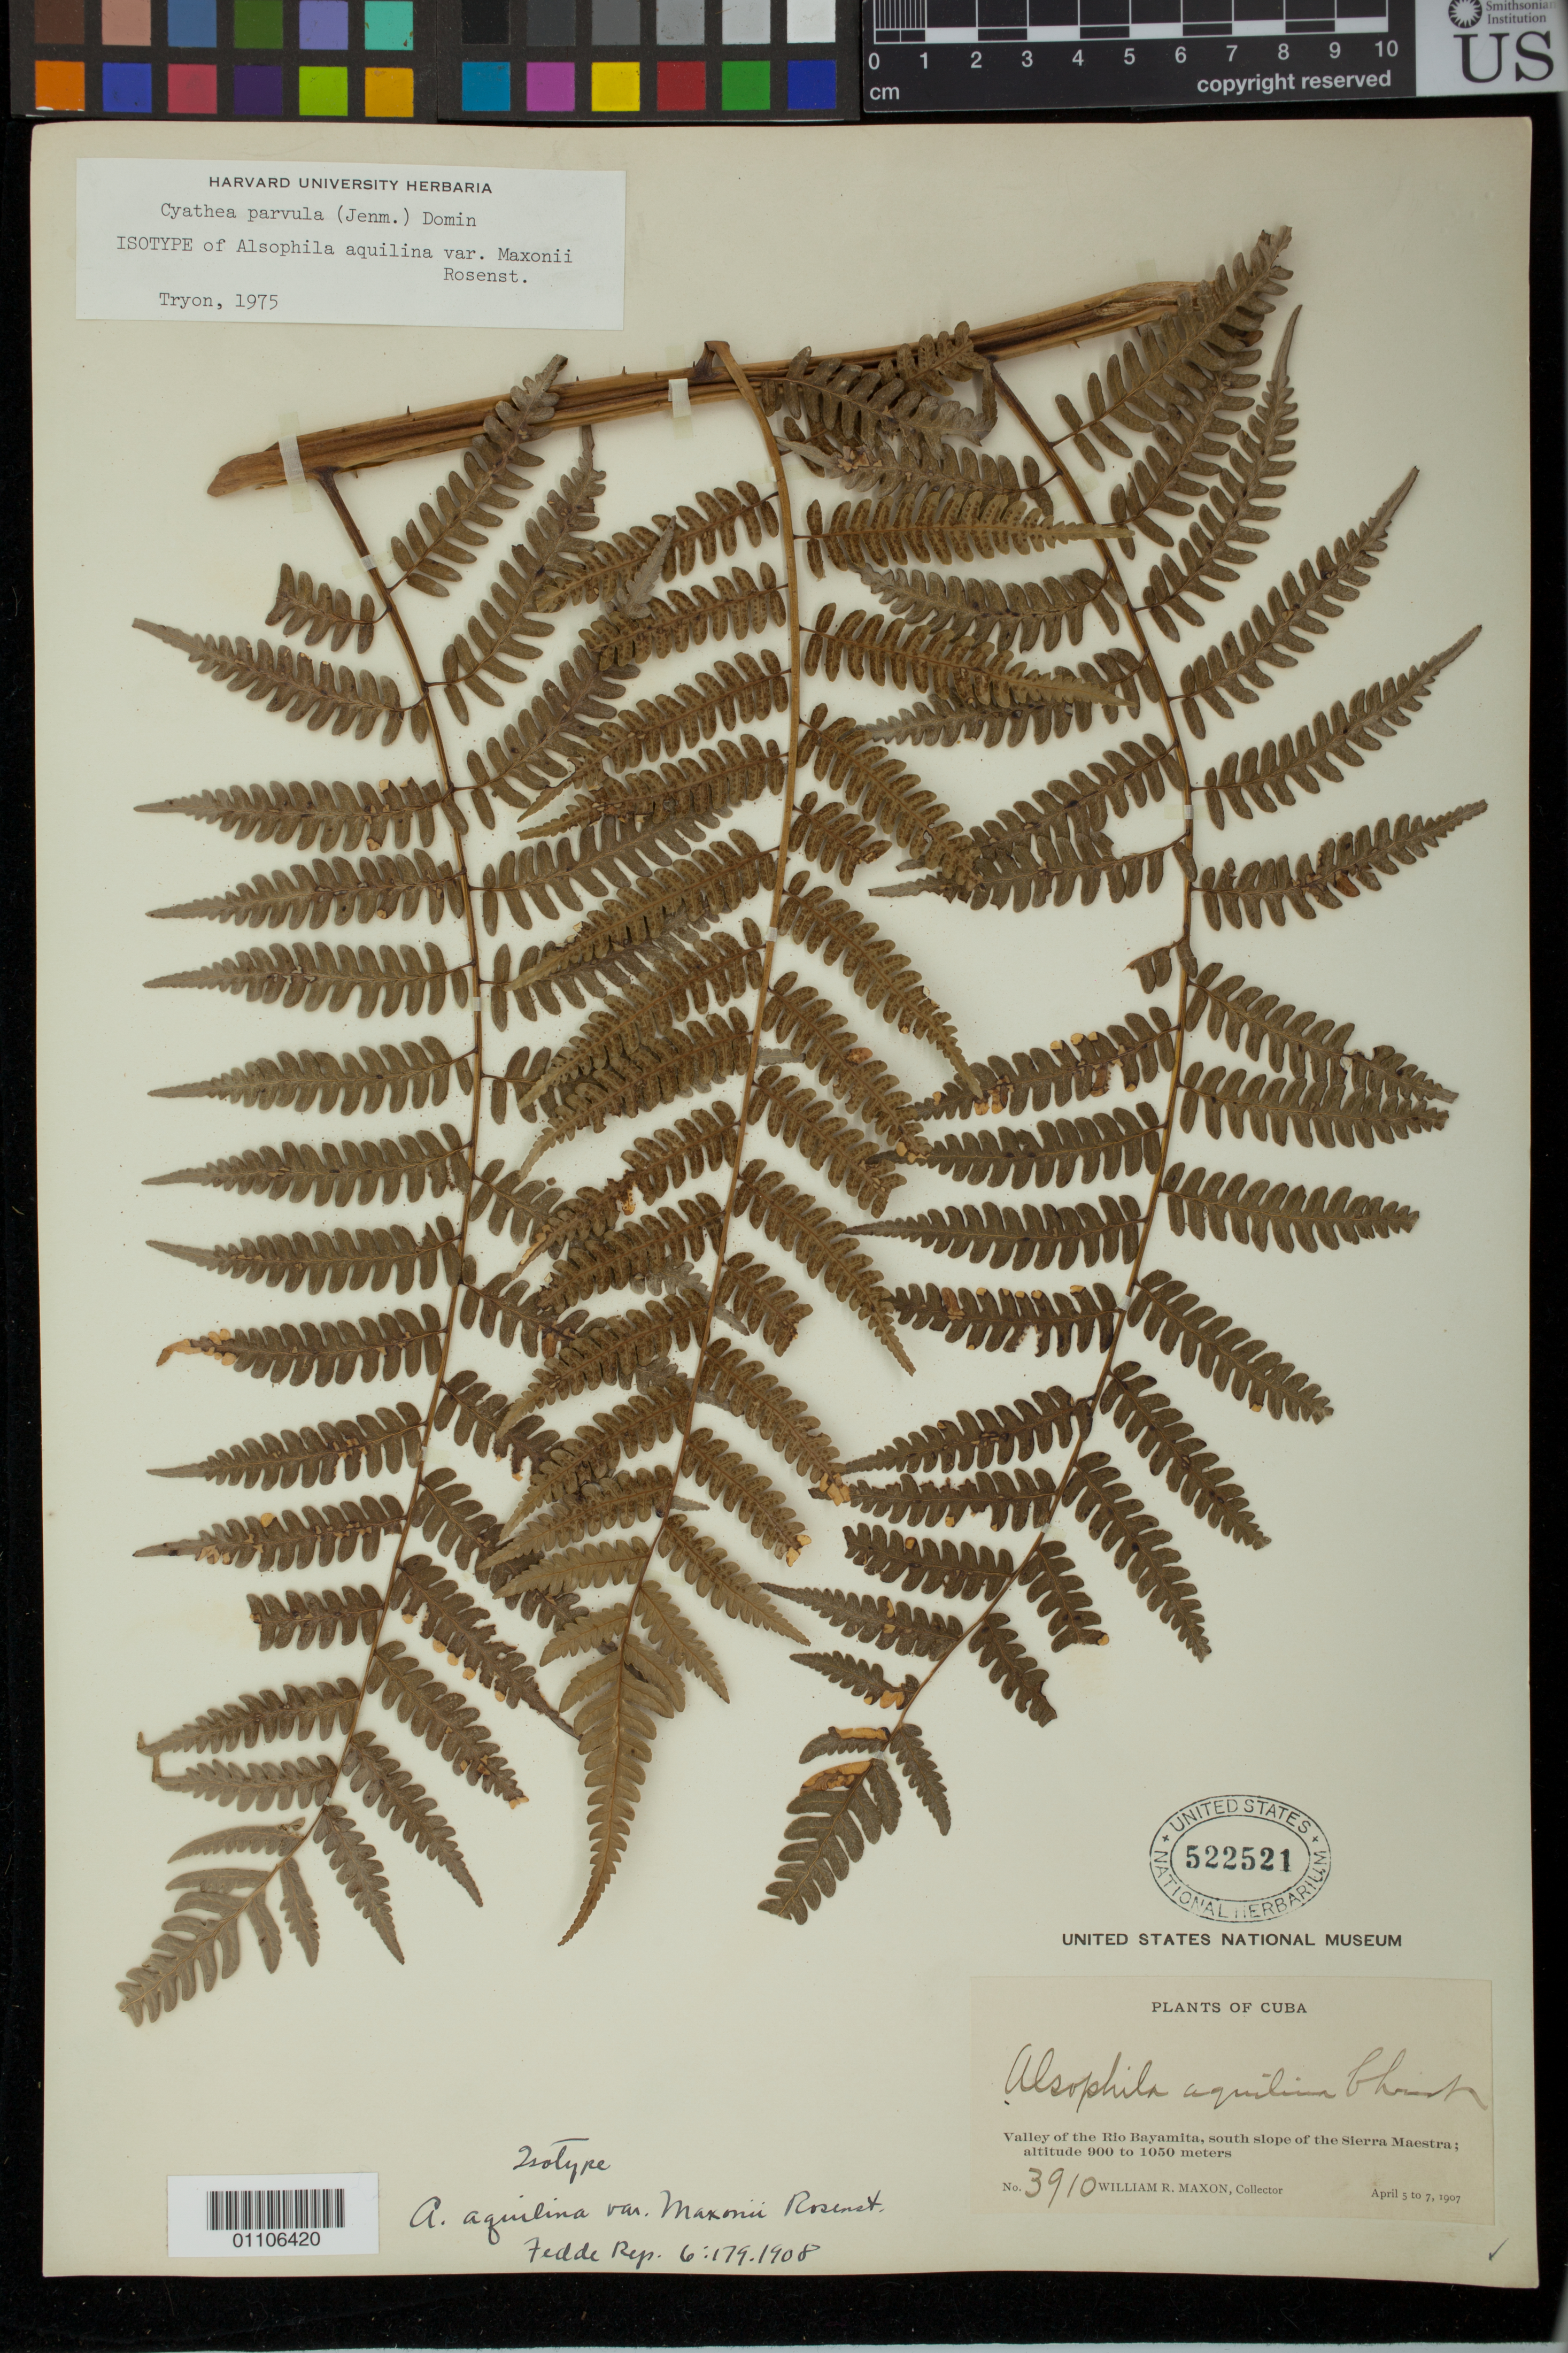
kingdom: Plantae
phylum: Tracheophyta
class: Polypodiopsida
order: Cyatheales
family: Cyatheaceae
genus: Alsophila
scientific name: Alsophila aquilina var. maxonii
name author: Rosenst.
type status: Isotype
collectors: W. R. Maxon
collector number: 3910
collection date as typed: April 5 to 7, 1907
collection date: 1907-04-05/1907-04-07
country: Cuba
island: Greater Antilles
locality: Valley of the Rio Bayamita, south slope of the Sierra Maestra.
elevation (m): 900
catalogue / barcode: US 522521